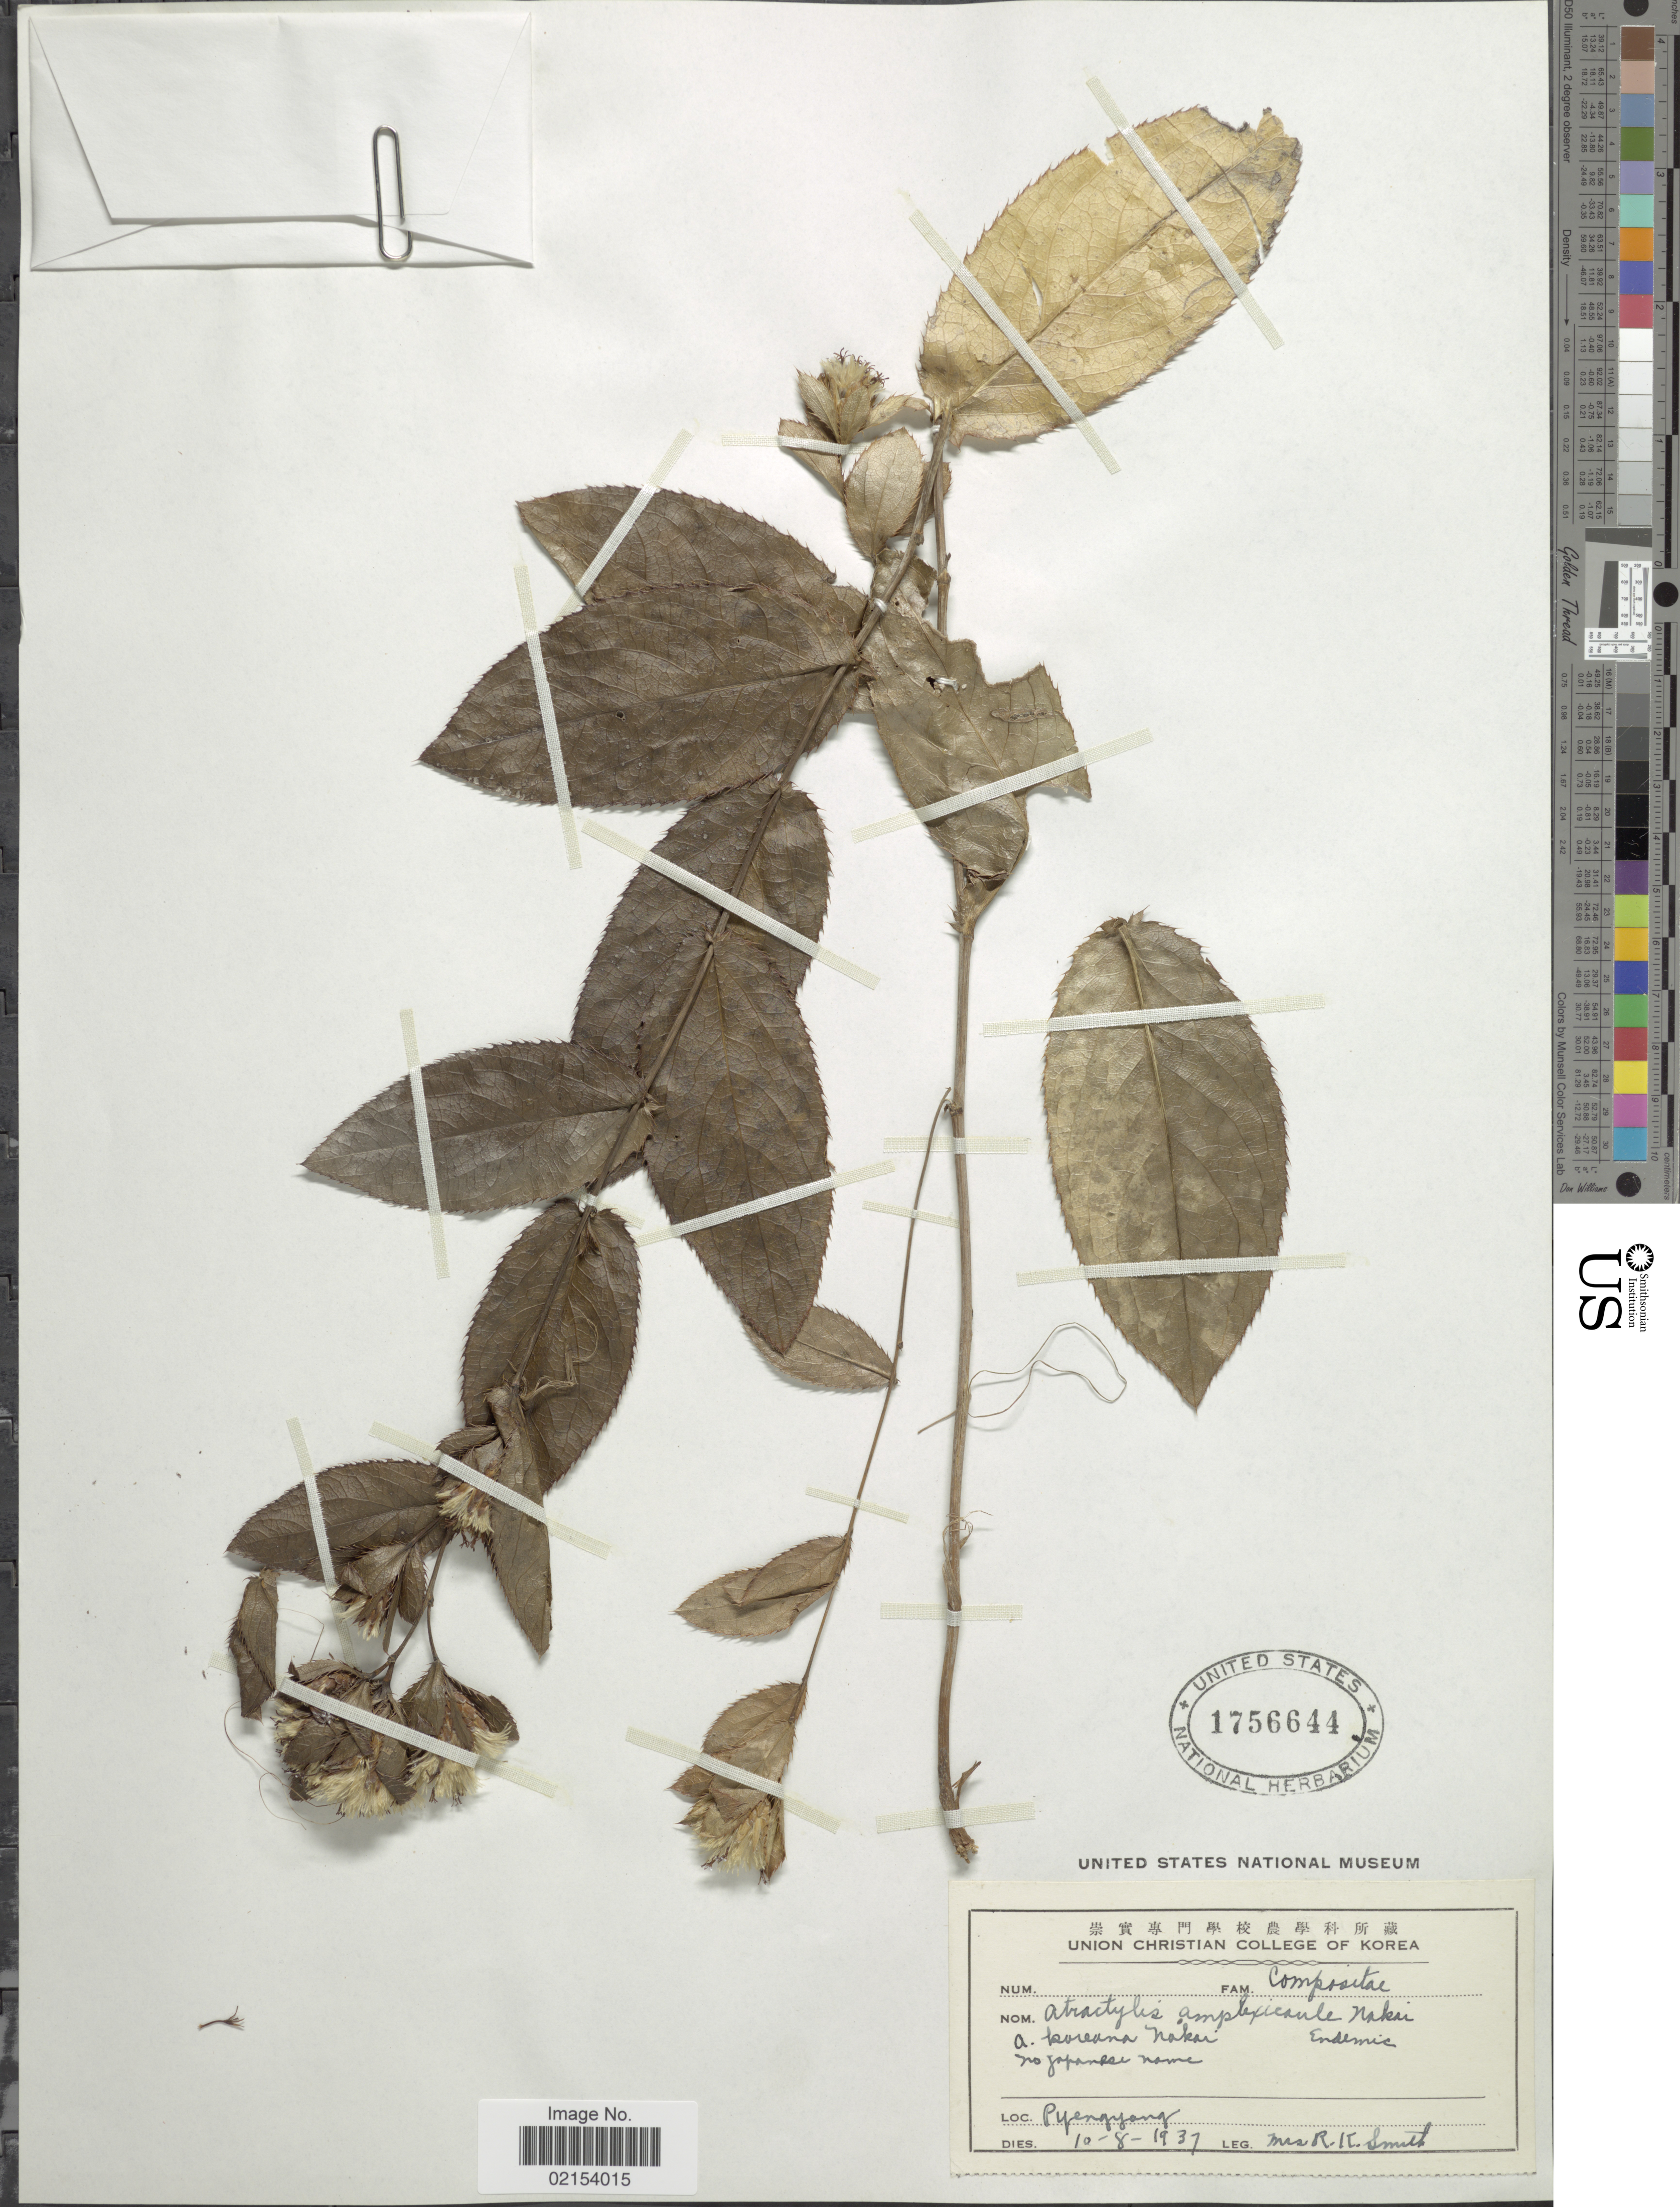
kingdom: Plantae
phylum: Tracheophyta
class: Magnoliopsida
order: Asterales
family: Asteraceae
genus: Atractylis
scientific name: Atractylis amplexicaulis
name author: Nakai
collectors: Mrs. R. K. Smith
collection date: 1937-08-10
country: North Korea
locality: Pyengyang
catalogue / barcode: US 1756644